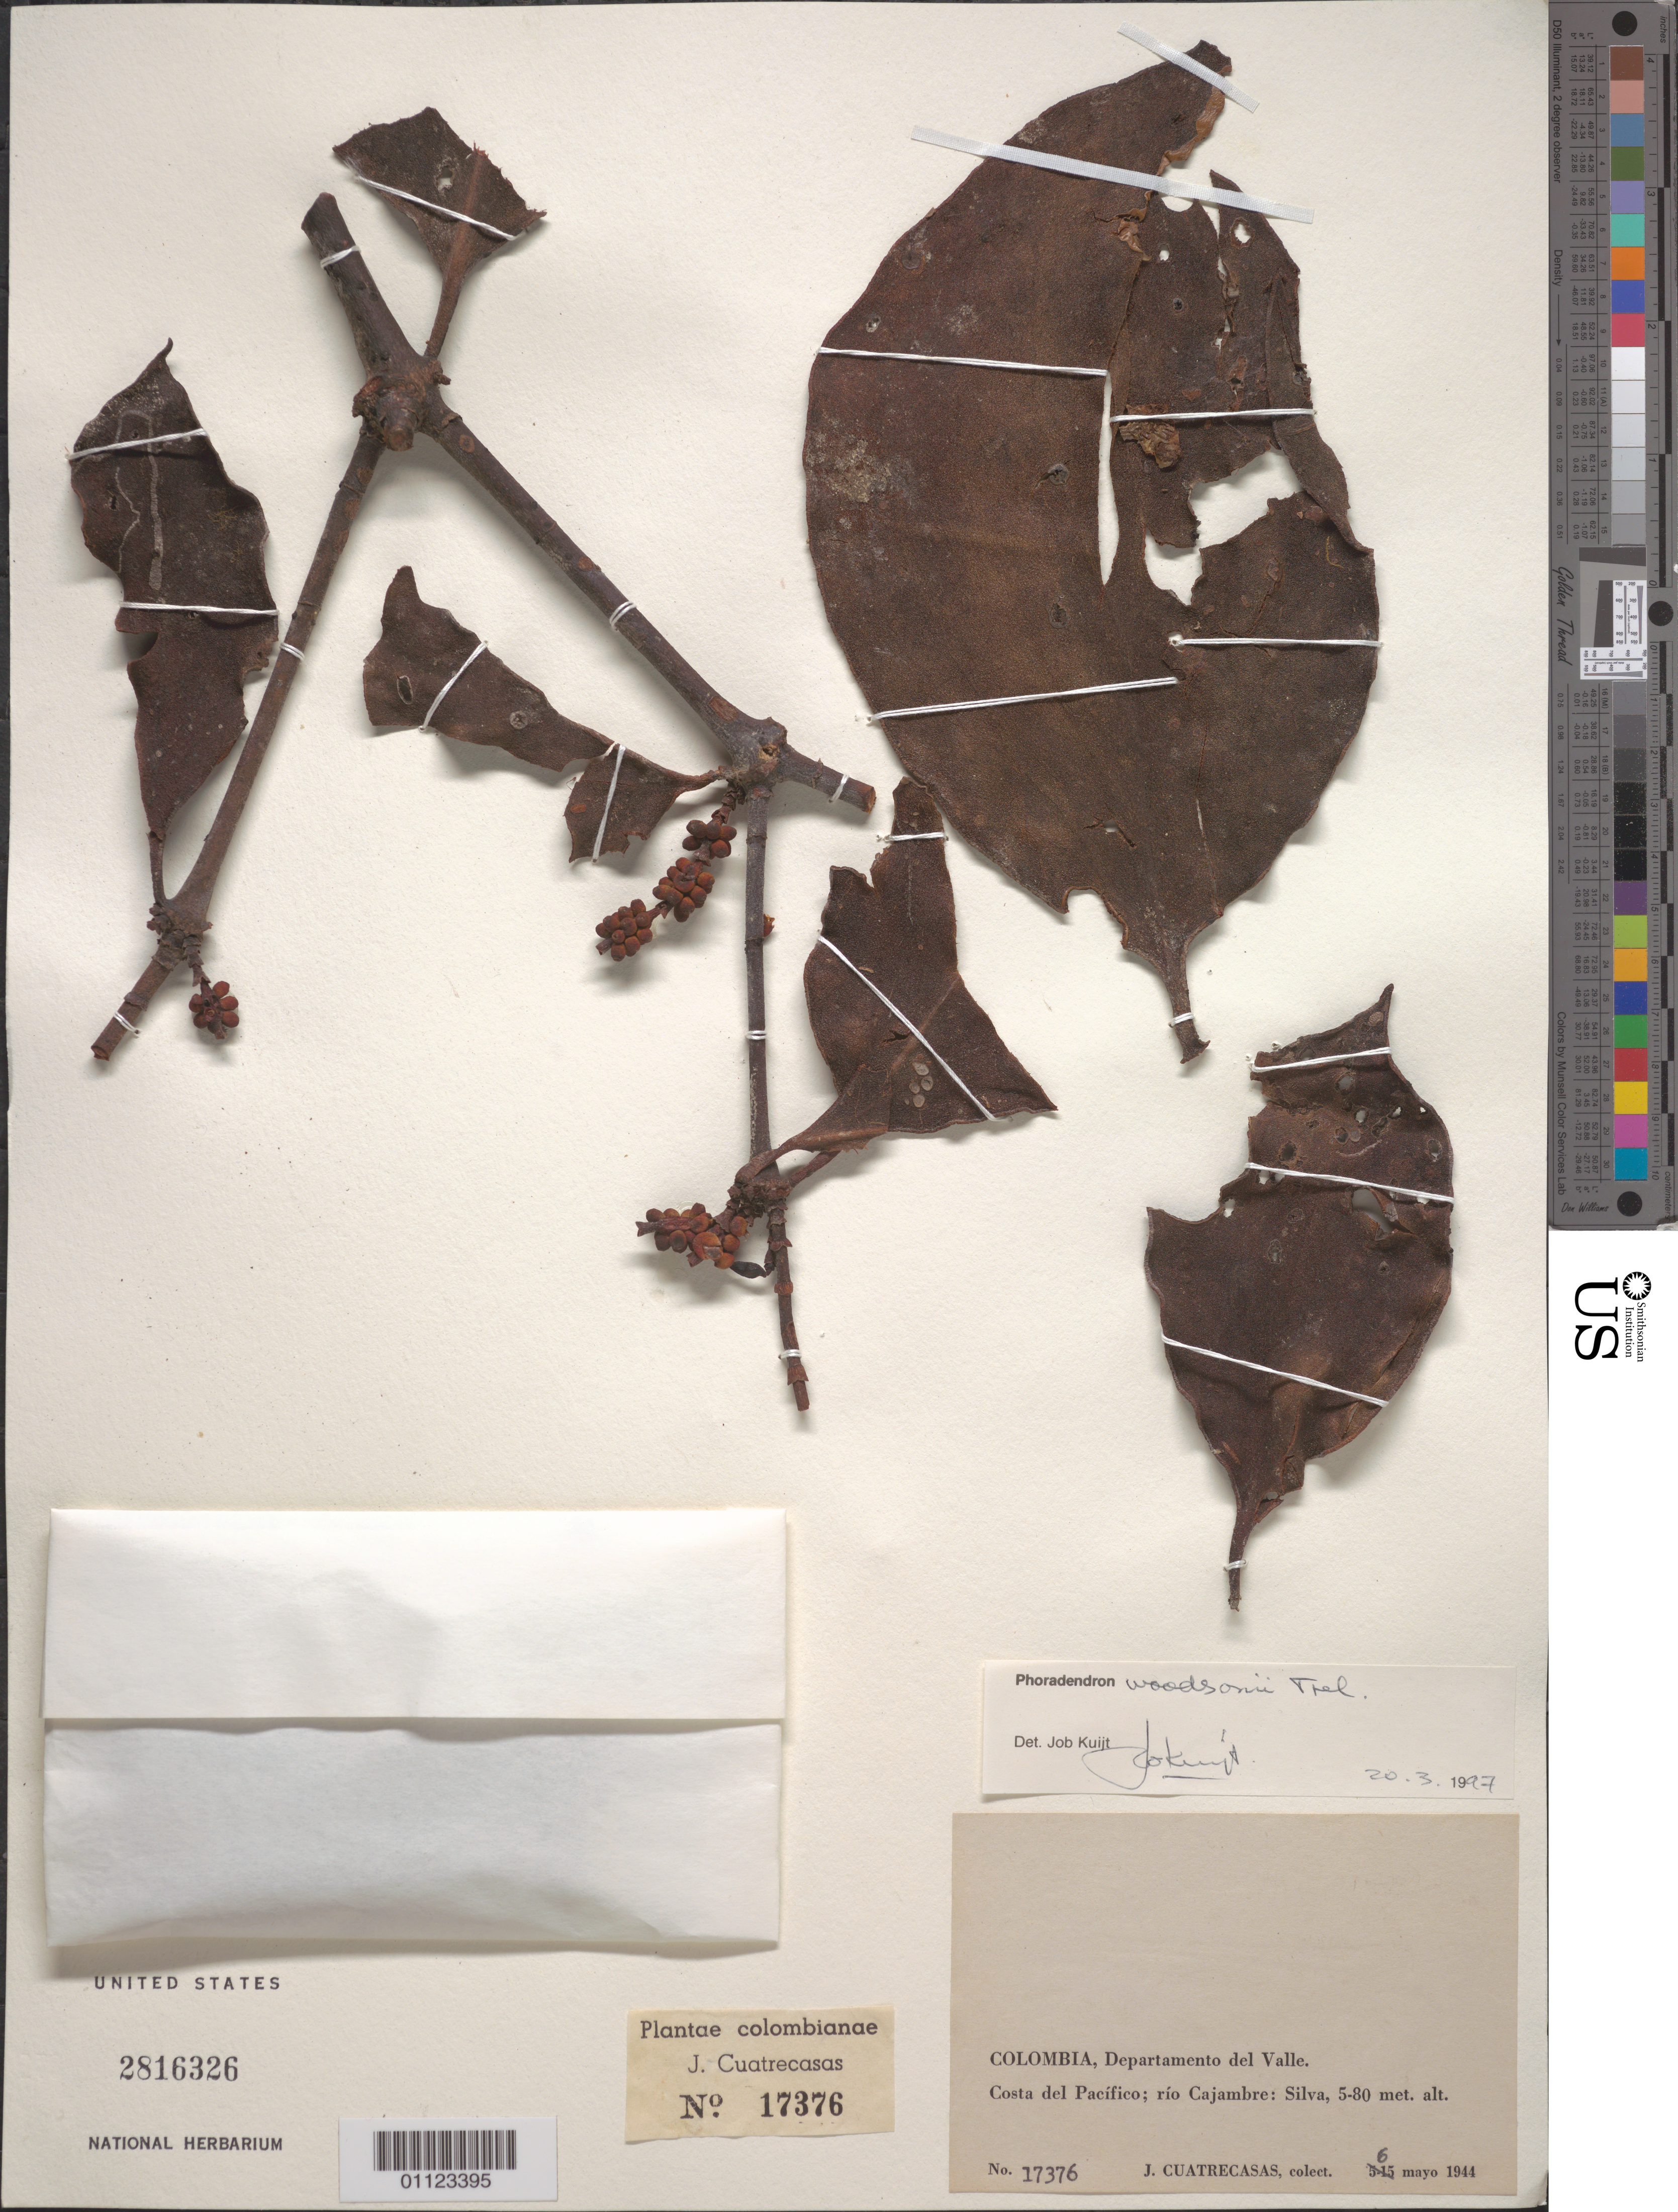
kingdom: Plantae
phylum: Tracheophyta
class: Magnoliopsida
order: Santalales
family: Viscaceae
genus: Phoradendron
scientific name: Phoradendron woodsonii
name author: Trel.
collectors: J. Cuatrecasas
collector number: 17376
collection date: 1944-05-06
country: Colombia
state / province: Valle del Cauca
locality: Costa del Pacífico; río Cajambre: Silva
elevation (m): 5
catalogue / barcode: US 2816326